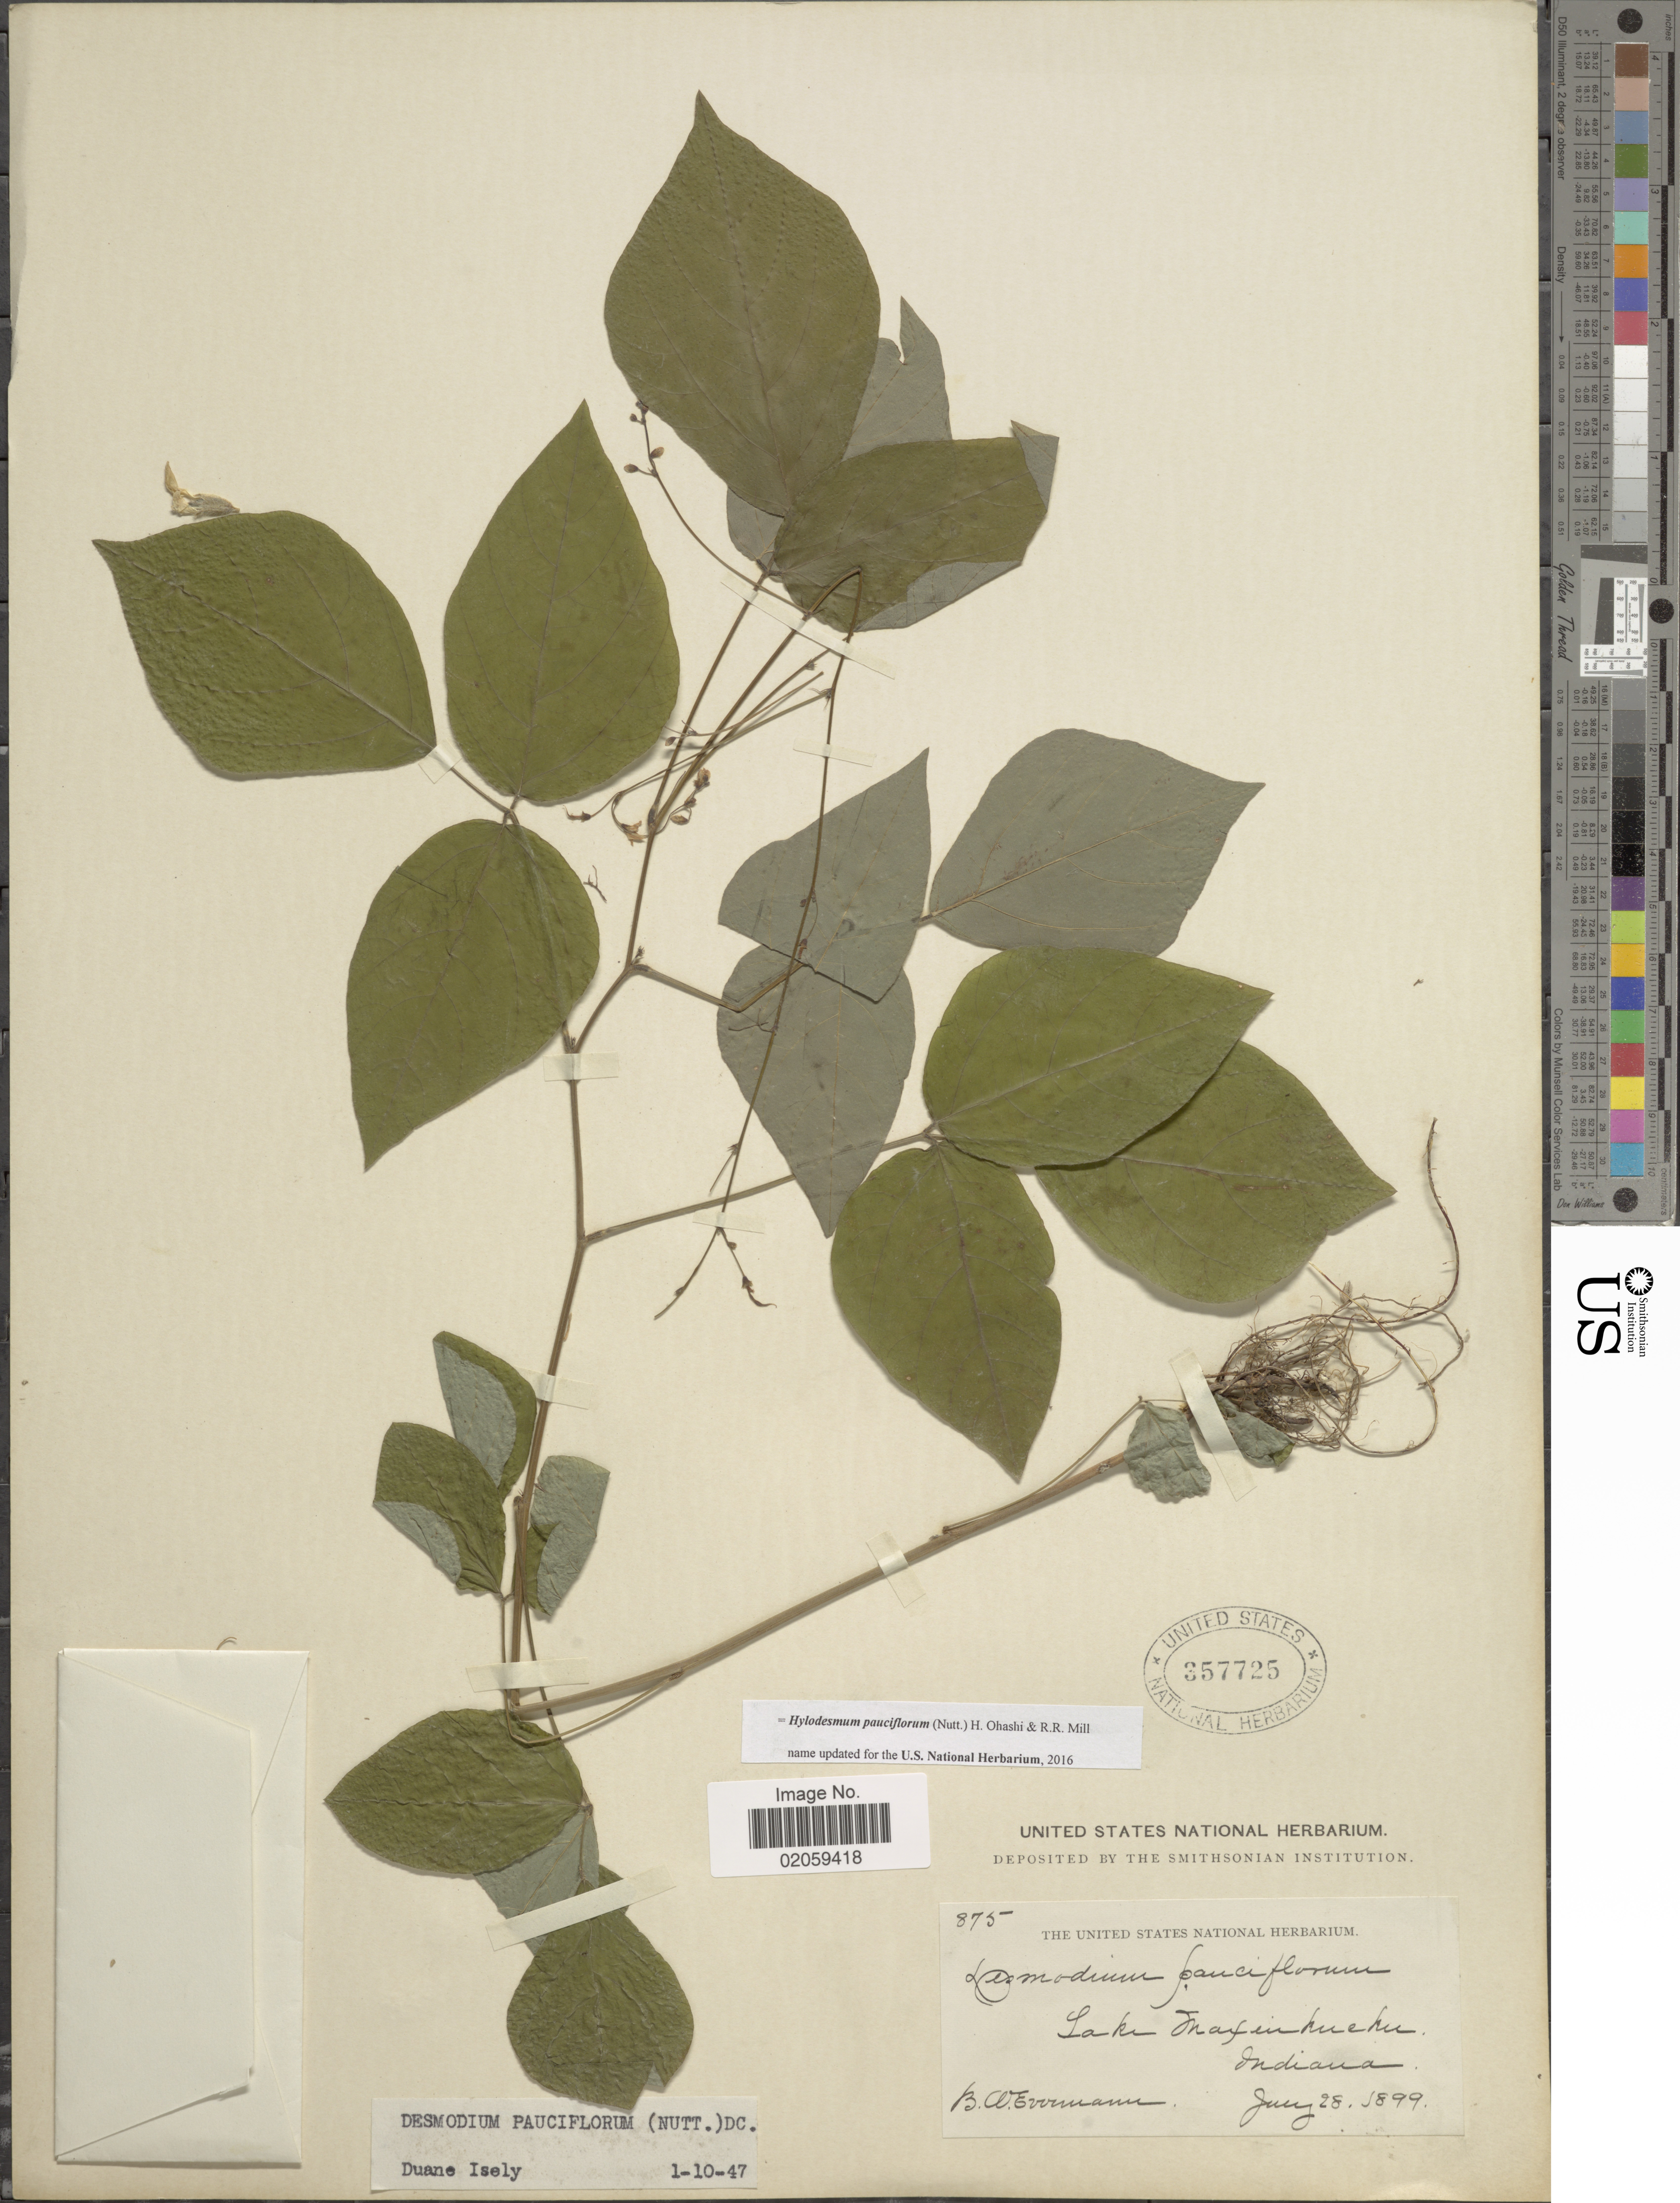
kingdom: Plantae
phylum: Tracheophyta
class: Magnoliopsida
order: Fabales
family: Fabaceae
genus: Hylodesmum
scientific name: Hylodesmum pauciflorum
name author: (Nutt.) H. Ohashi & R.R. Mill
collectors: B. W. Evermann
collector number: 875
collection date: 1899-07-28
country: United States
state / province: Indiana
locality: Lake Maxinkuckee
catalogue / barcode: US 357725